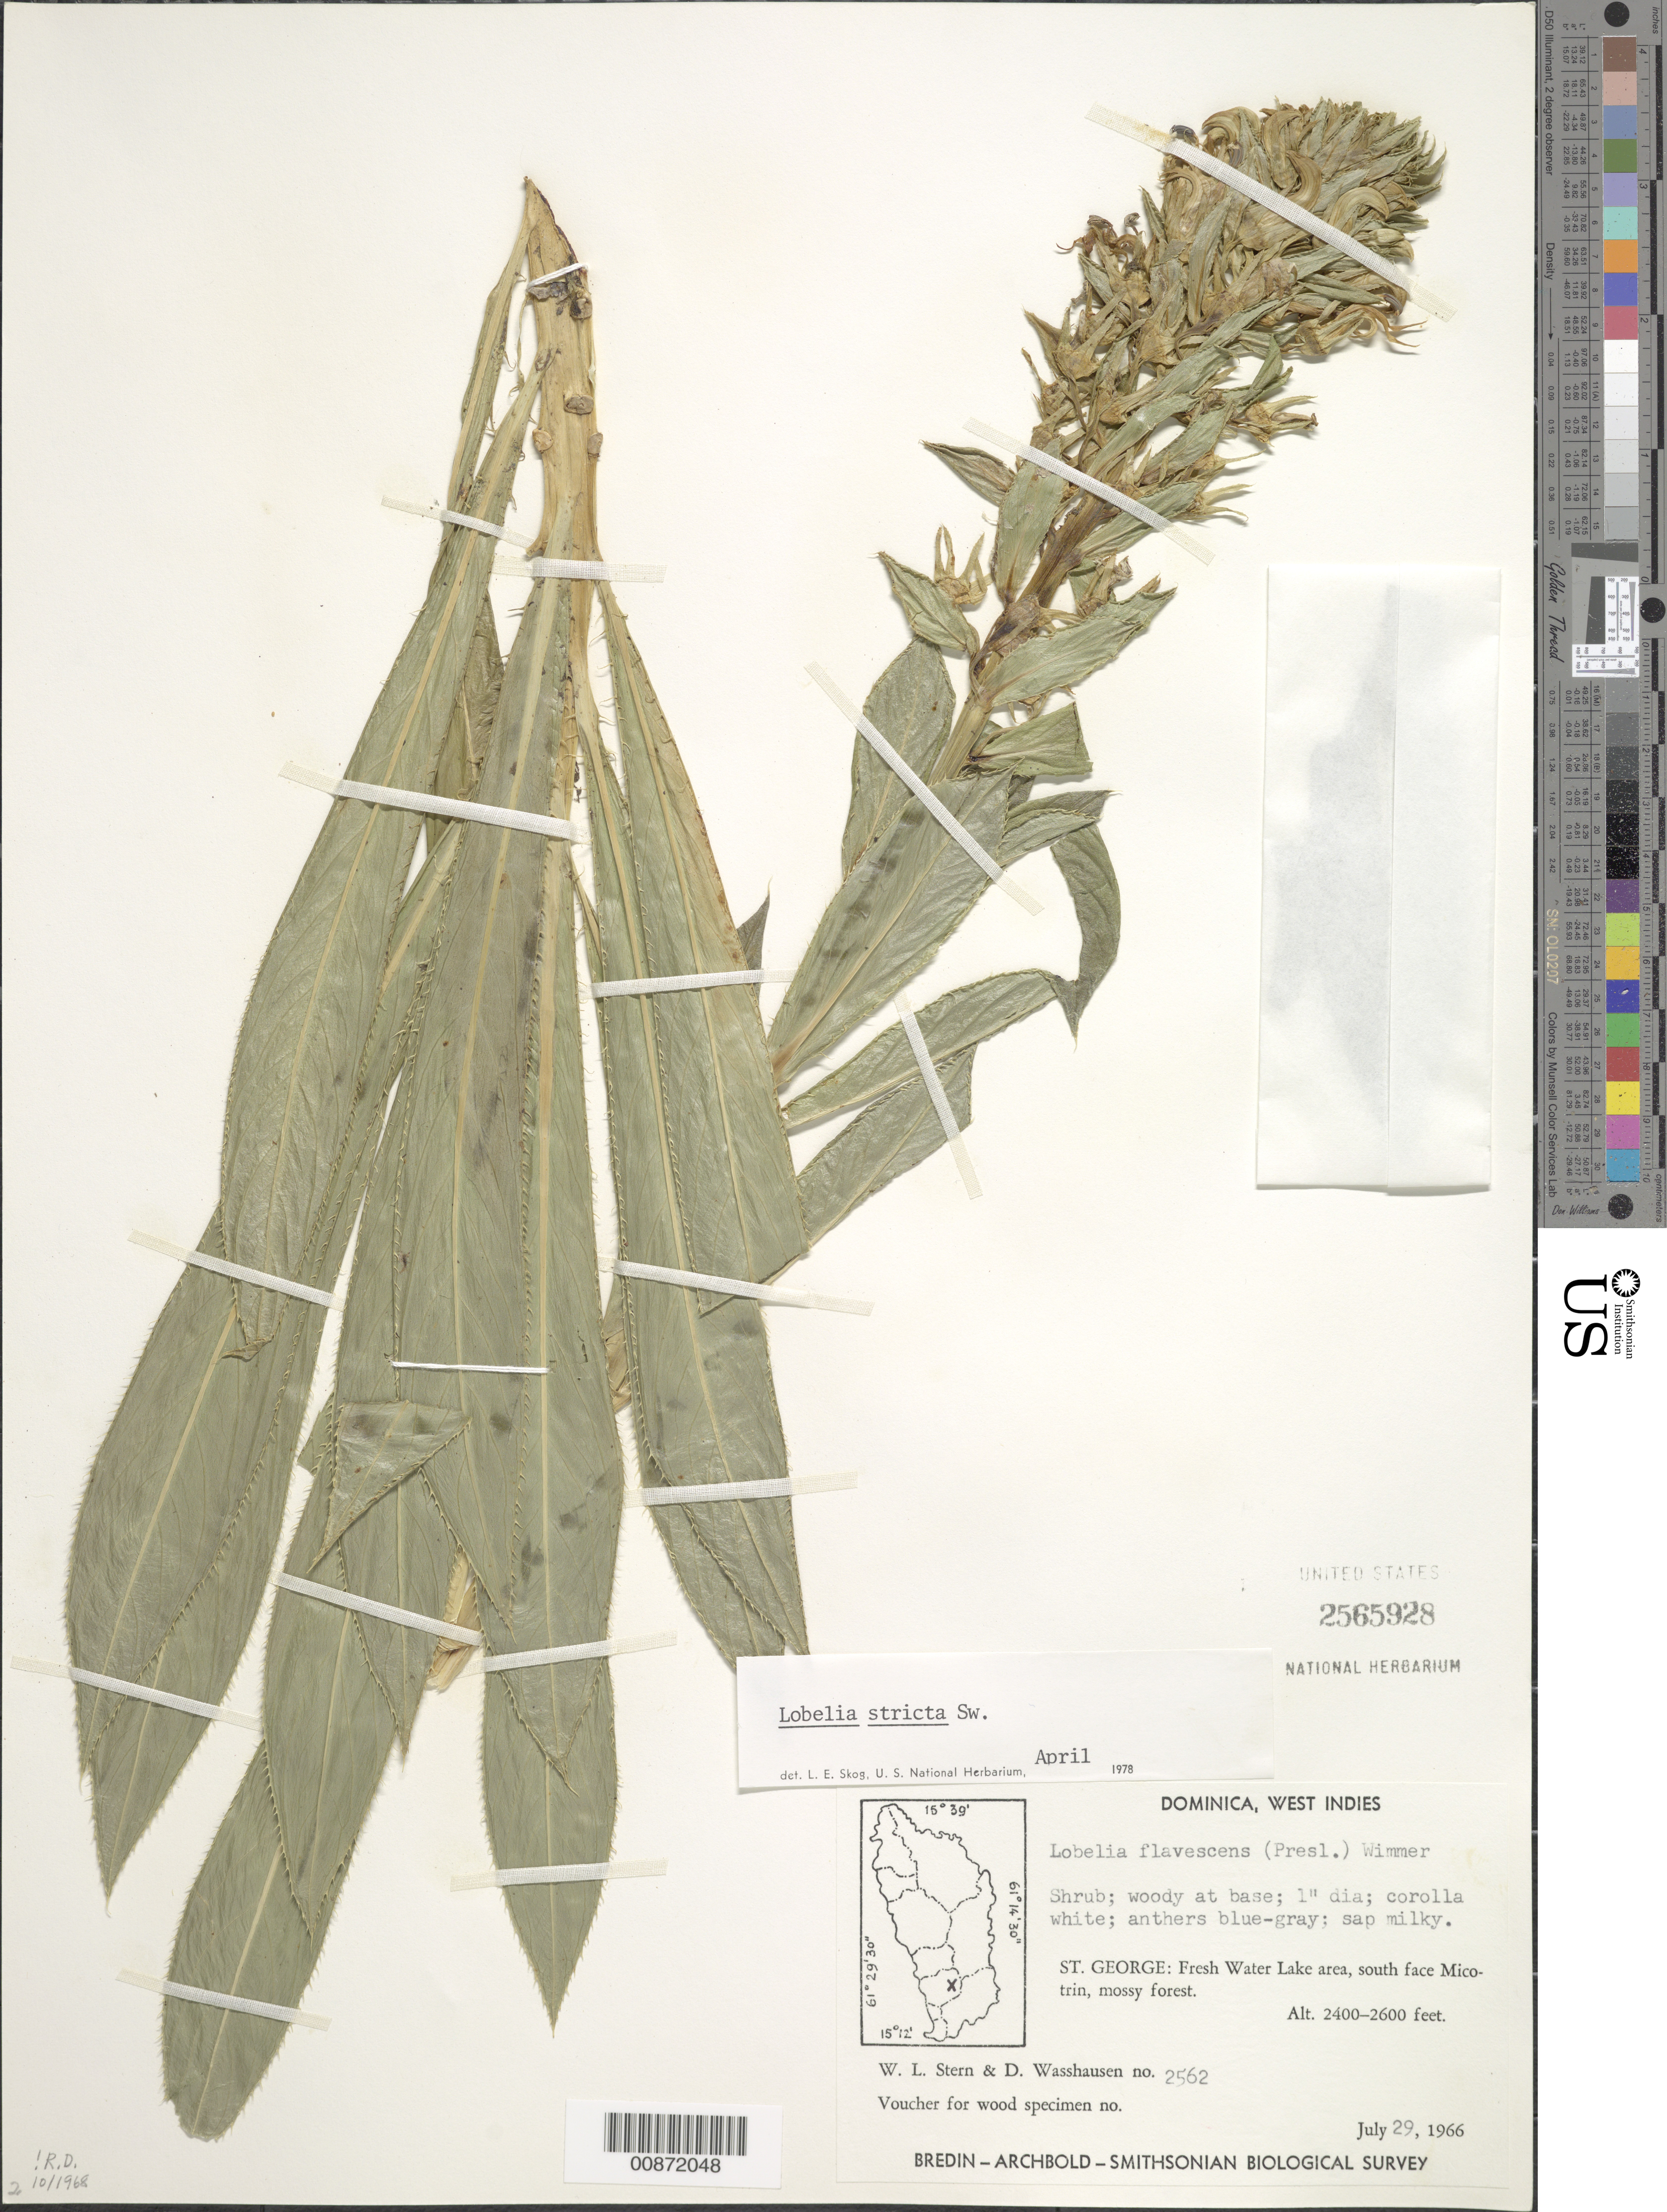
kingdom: Plantae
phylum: Tracheophyta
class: Magnoliopsida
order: Asterales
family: Campanulaceae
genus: Lobelia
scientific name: Lobelia stricta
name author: Sw.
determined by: Skog, Laurence E.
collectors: W. L. Stern & D. C. Wasshausen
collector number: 2562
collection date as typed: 29 Jul 1966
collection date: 1966-07-29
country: Dominica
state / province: St. George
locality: Fresh Water Lake area, south face of Micotrin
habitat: Mossy forest on south slope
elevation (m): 732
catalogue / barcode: US 2565928